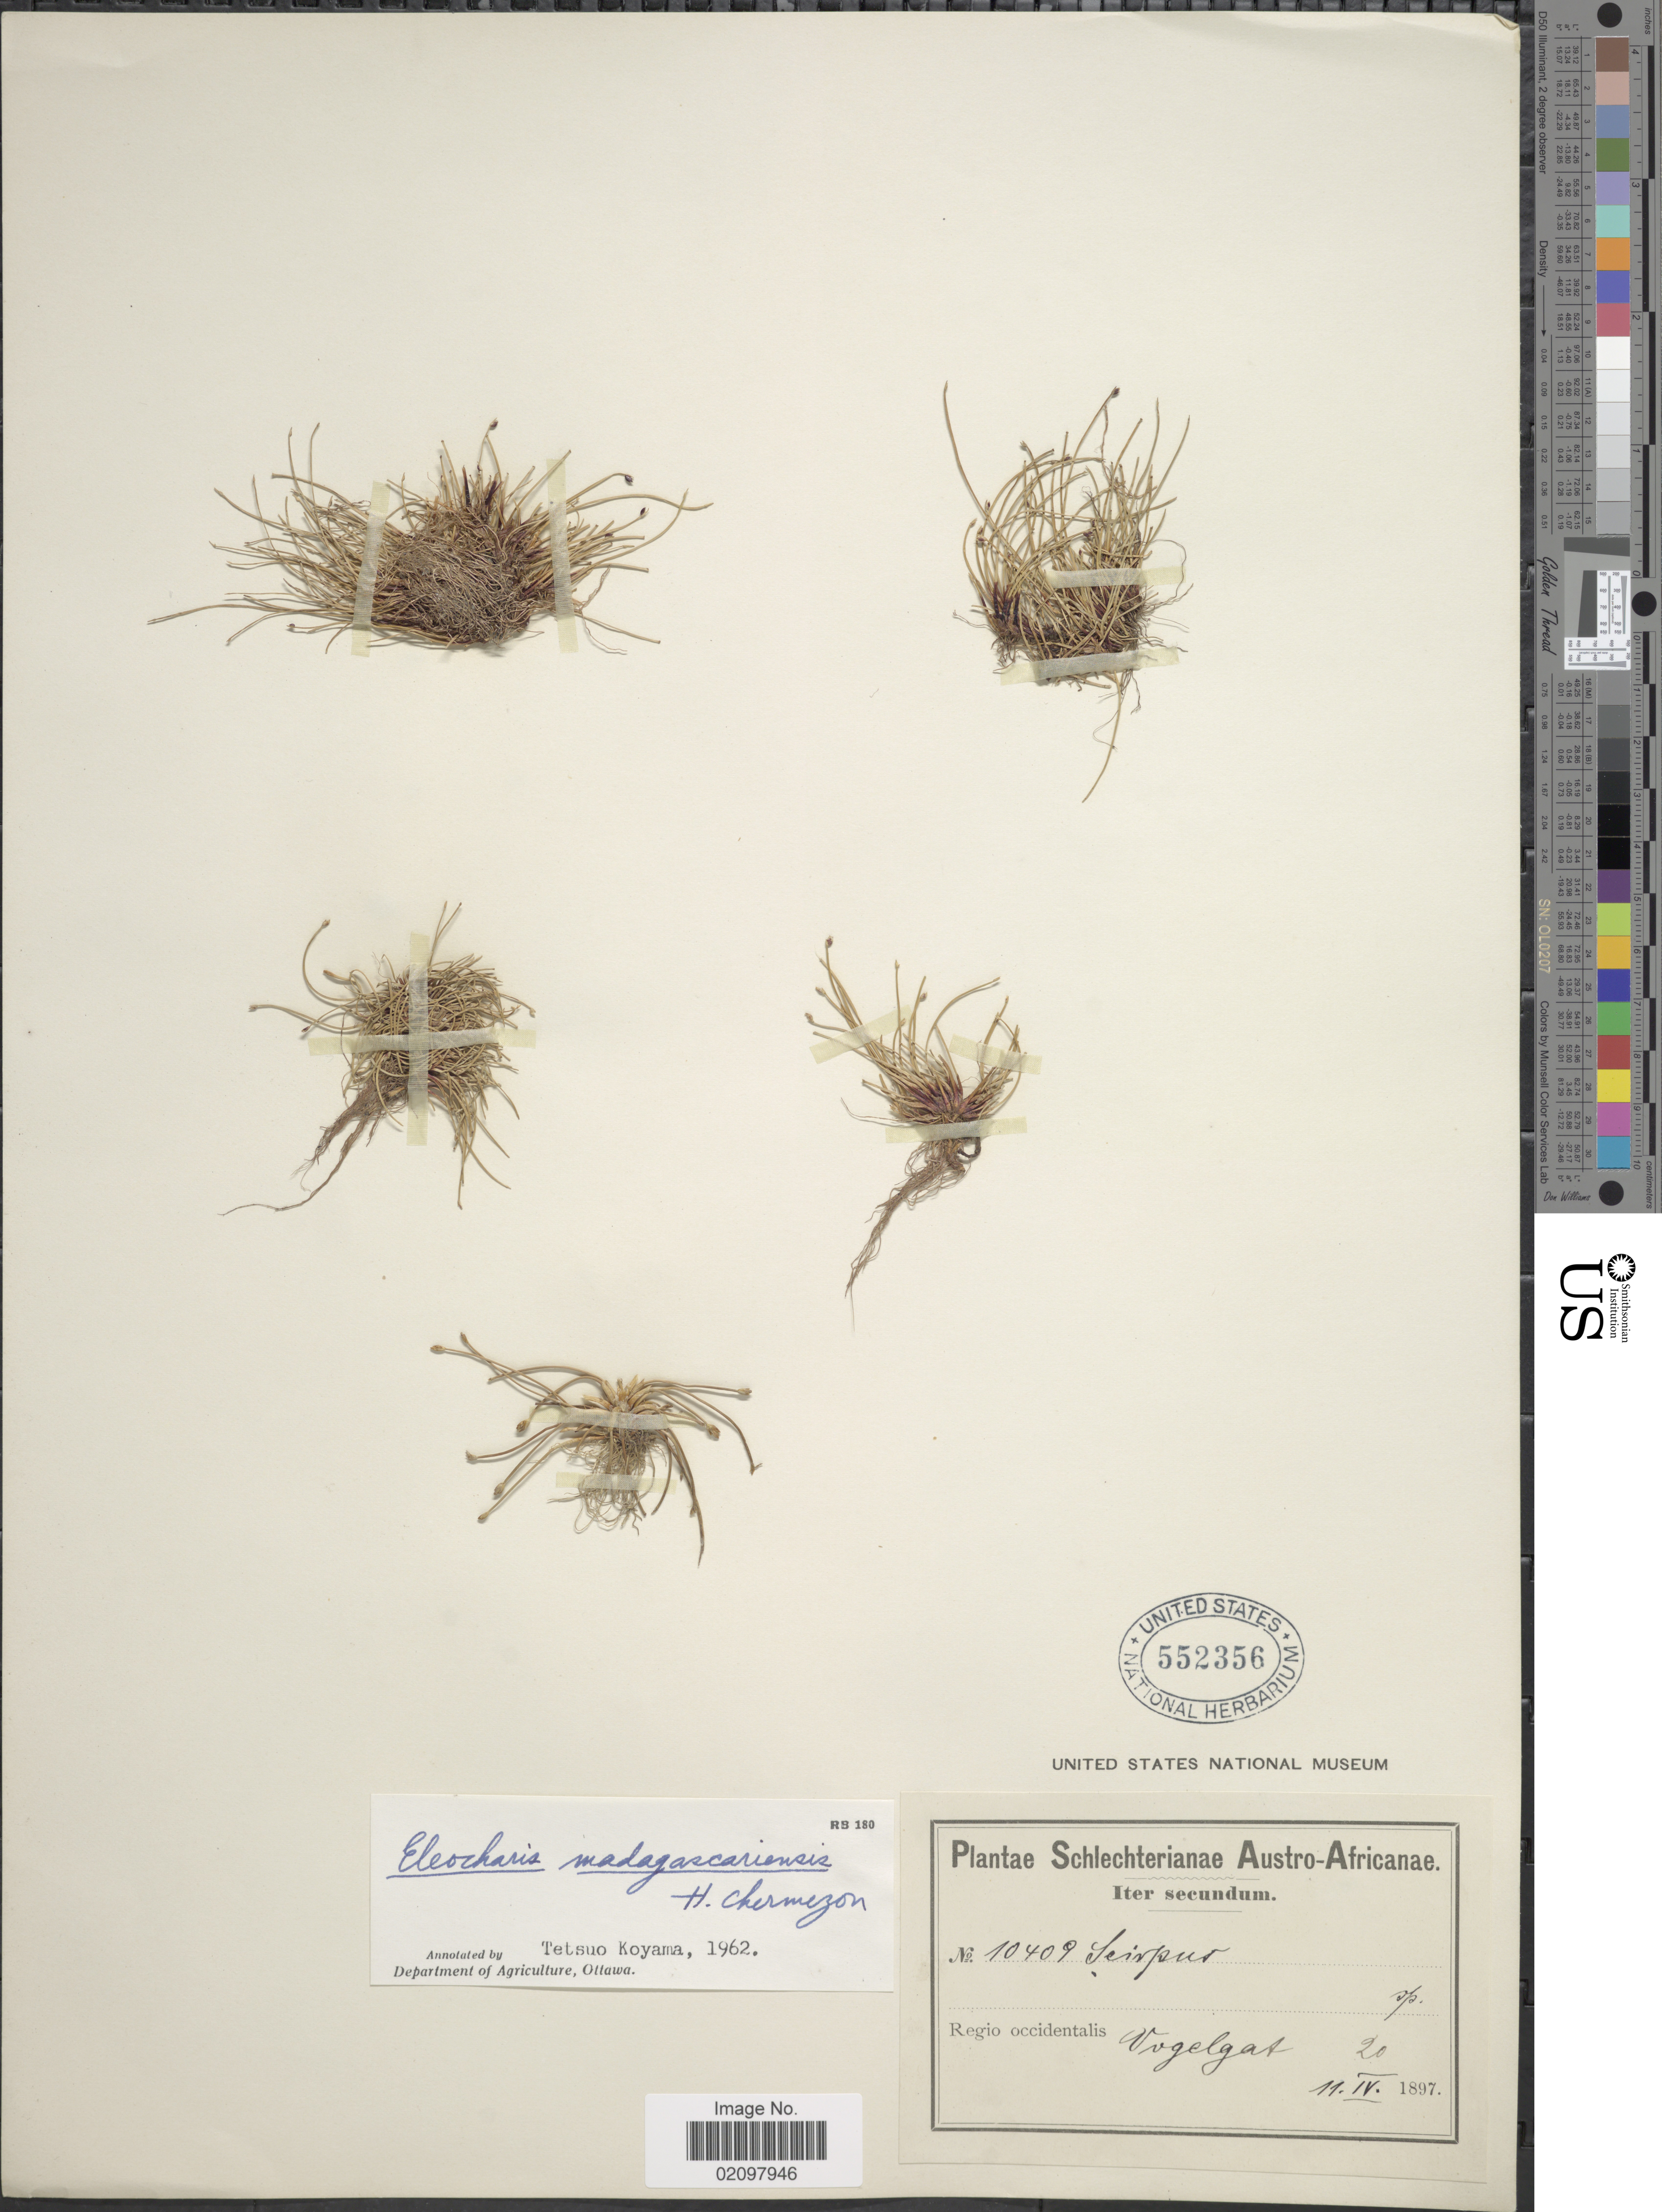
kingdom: Plantae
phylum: Tracheophyta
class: Liliopsida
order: Poales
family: Cyperaceae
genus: Isolepis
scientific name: Isolepis venustula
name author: Kunth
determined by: Strong, Mark T., (BOT), Smithsonian Institution - National Museum of Natural History (UNITED STATES)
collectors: Schlechter, --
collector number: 10409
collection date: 1897-04-11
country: South Africa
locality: Austro-Africanae, Iter secundum, Regio occidentalis, Vogelgat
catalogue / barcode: US 552356